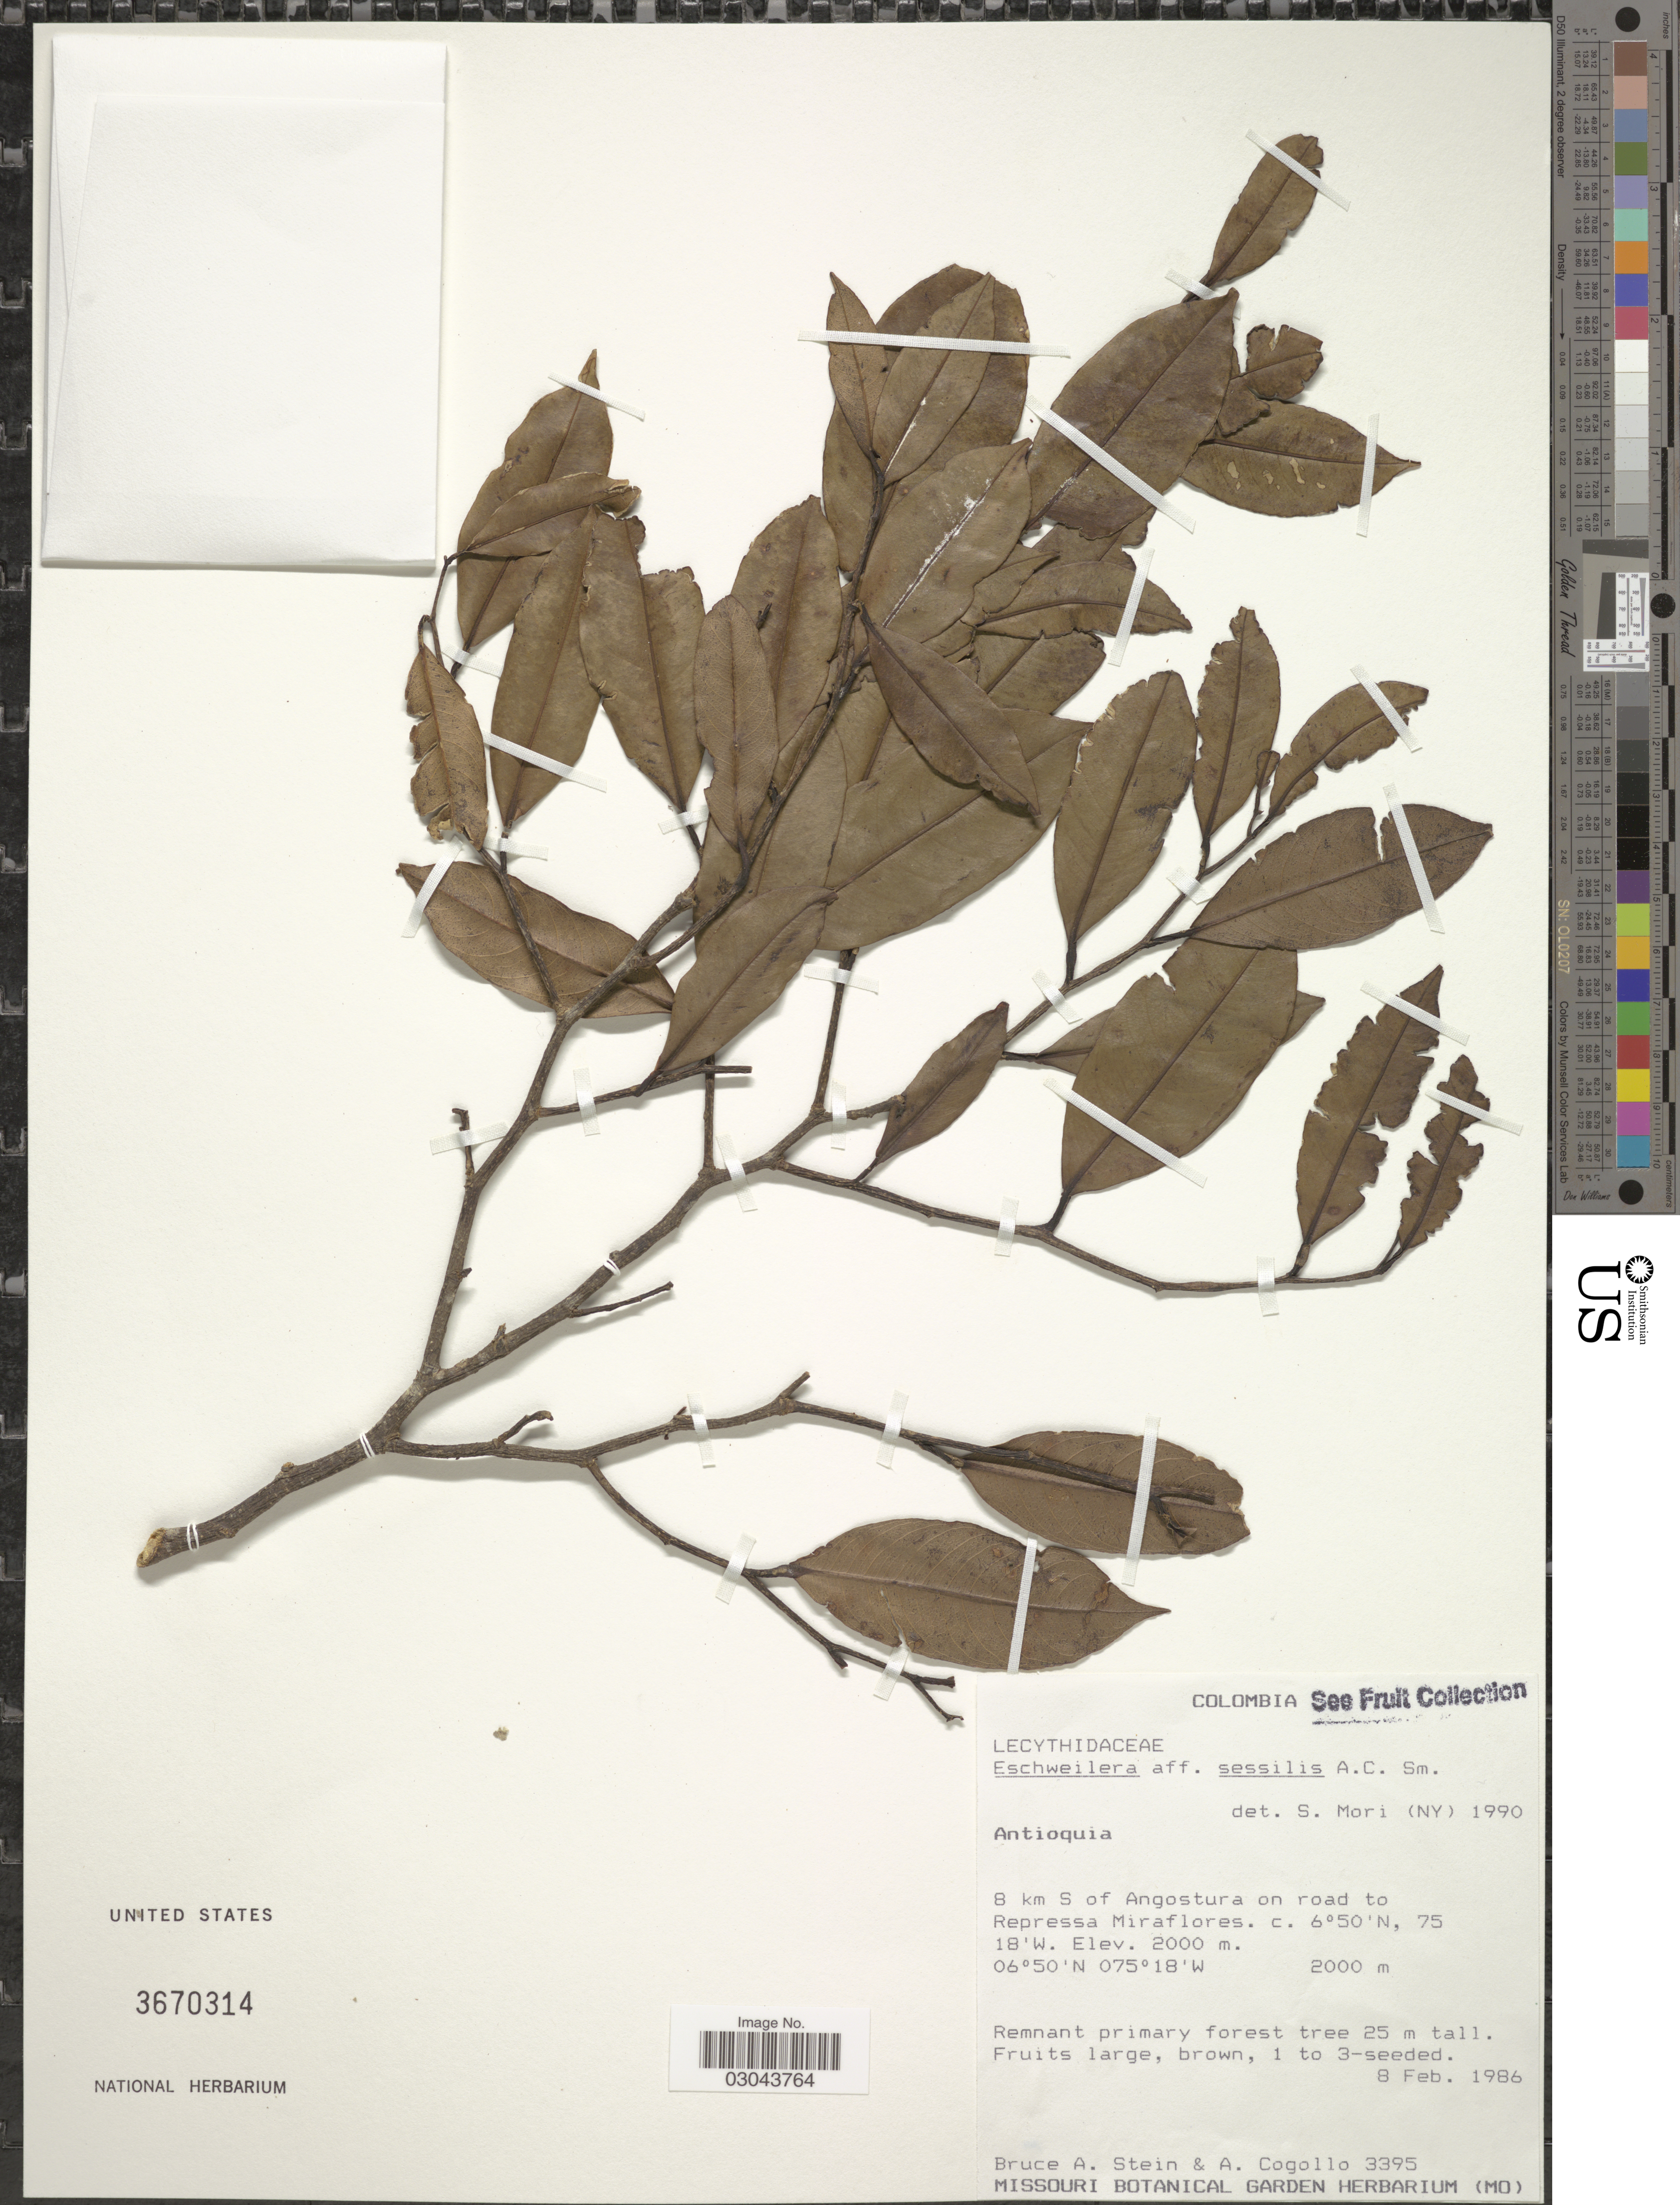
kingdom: Plantae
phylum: Tracheophyta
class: Magnoliopsida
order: Ericales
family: Lecythidaceae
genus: Eschweilera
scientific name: Eschweilera sessilis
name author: A.C. Sm.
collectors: B. A. Stein & A. Cogollo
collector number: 3395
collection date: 1986-02-08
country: Colombia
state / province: Antioquia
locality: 8 km S of Angostura on road to Repressa Miraflores.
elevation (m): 2000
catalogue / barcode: US 3670314